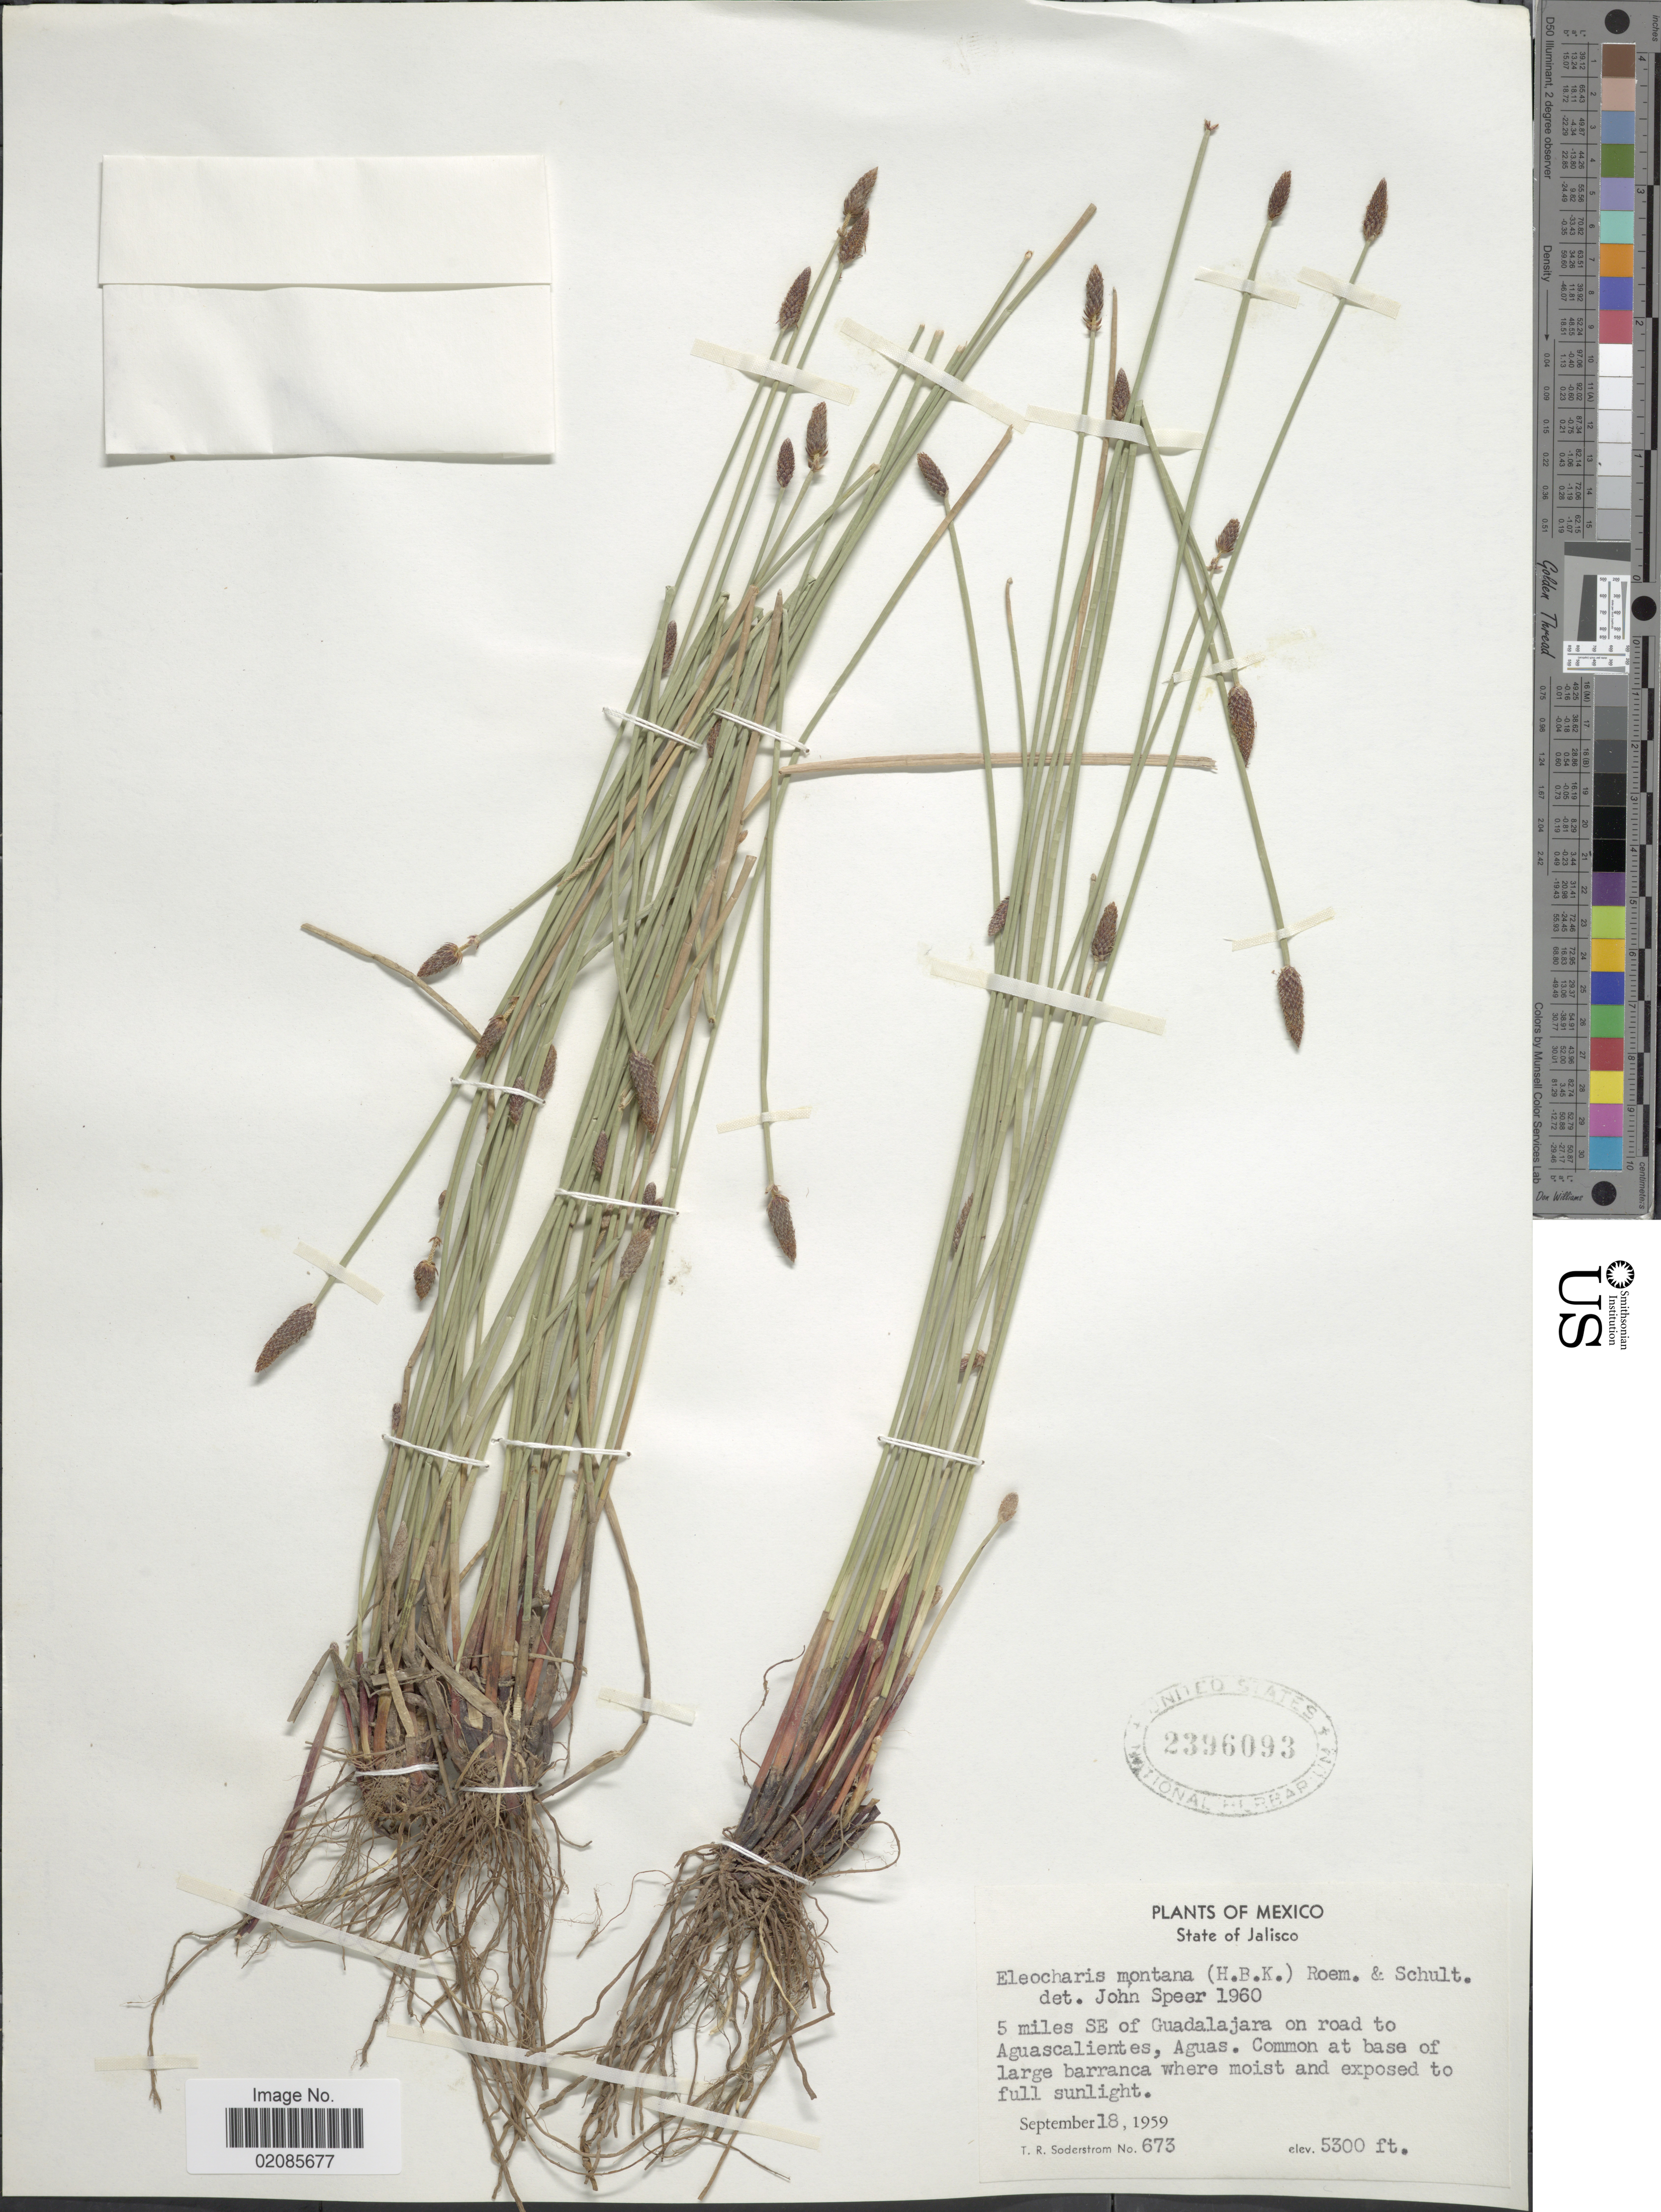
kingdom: Plantae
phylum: Tracheophyta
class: Liliopsida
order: Poales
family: Cyperaceae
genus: Eleocharis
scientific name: Eleocharis montana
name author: (Kunth) Roem. & Schult.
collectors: T. R. Soderstrom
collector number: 673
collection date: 1959-09-18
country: Mexico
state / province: Jalisco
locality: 5 miles SE of Guadalajara on road to Aguascalientes, Aguas, common at base of large barranca.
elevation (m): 1615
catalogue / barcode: US 2396093